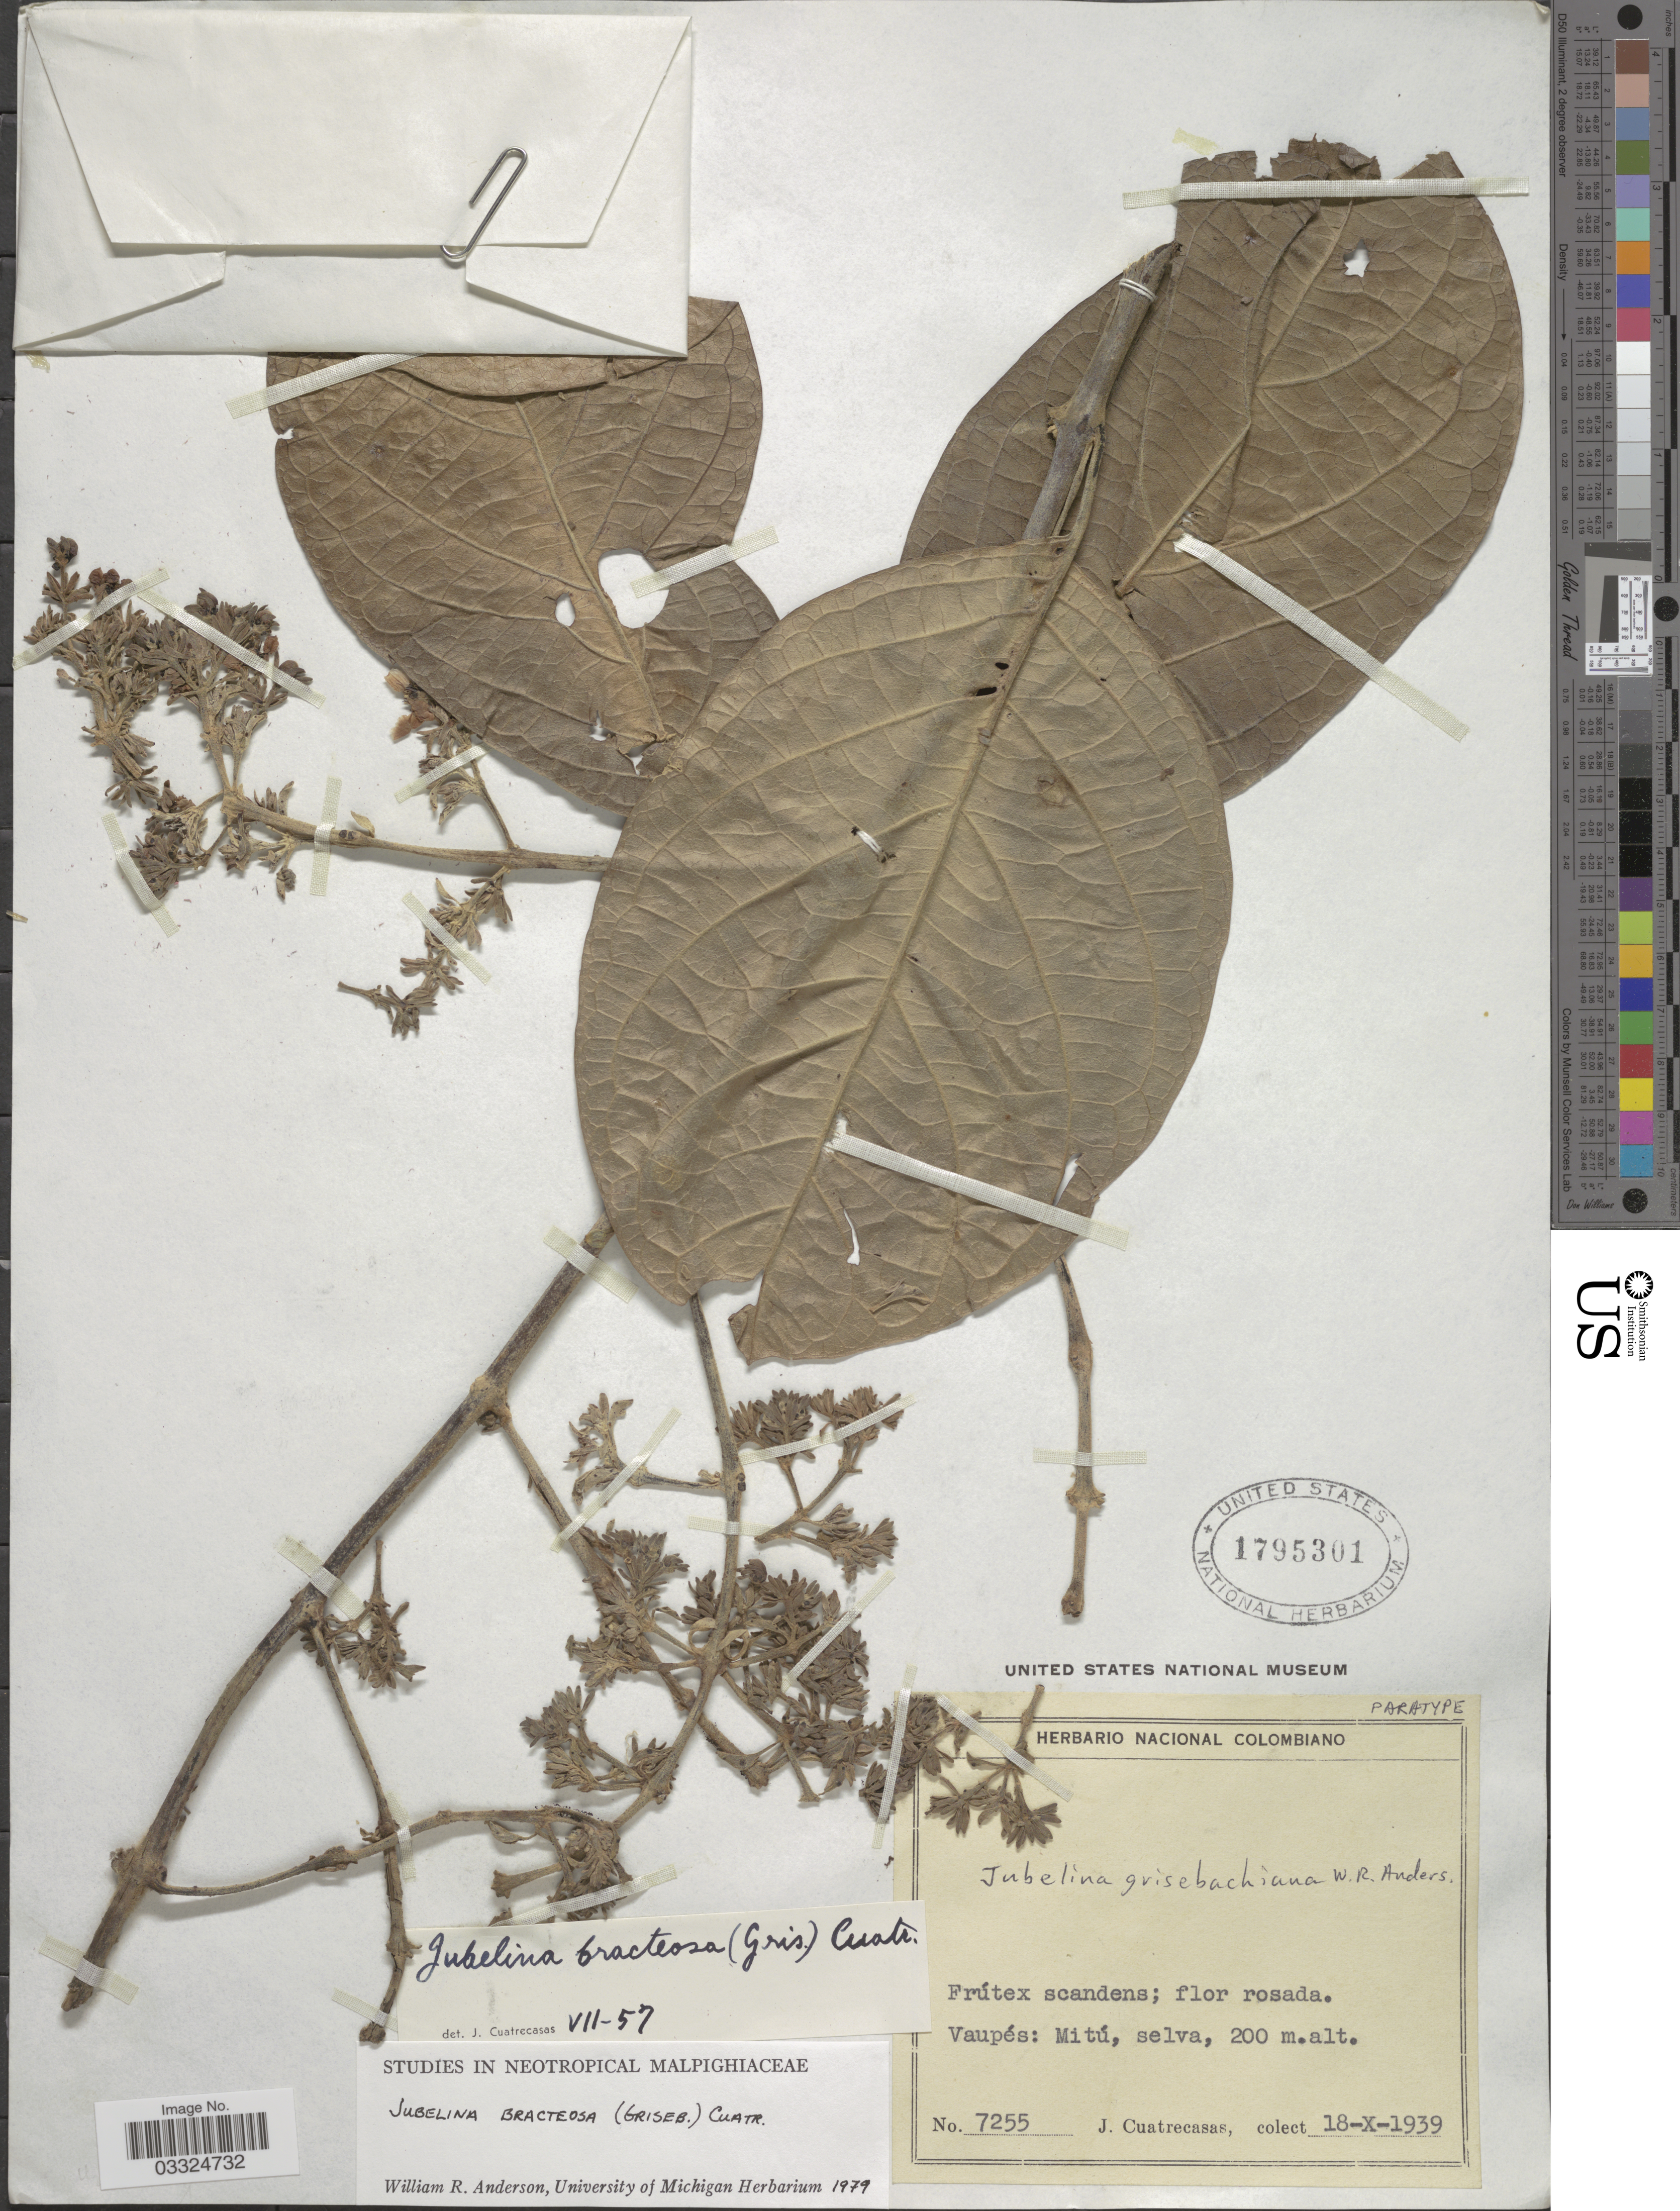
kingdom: Plantae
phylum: Tracheophyta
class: Magnoliopsida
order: Malpighiales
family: Malpighiaceae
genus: Jubelina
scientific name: Jubelina grisebachiana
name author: W.R. Anderson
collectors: J. Cuatrecasas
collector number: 7255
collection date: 1939-10-18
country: Colombia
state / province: Vaupés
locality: Mitú, selva.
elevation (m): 200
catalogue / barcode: US 1795301